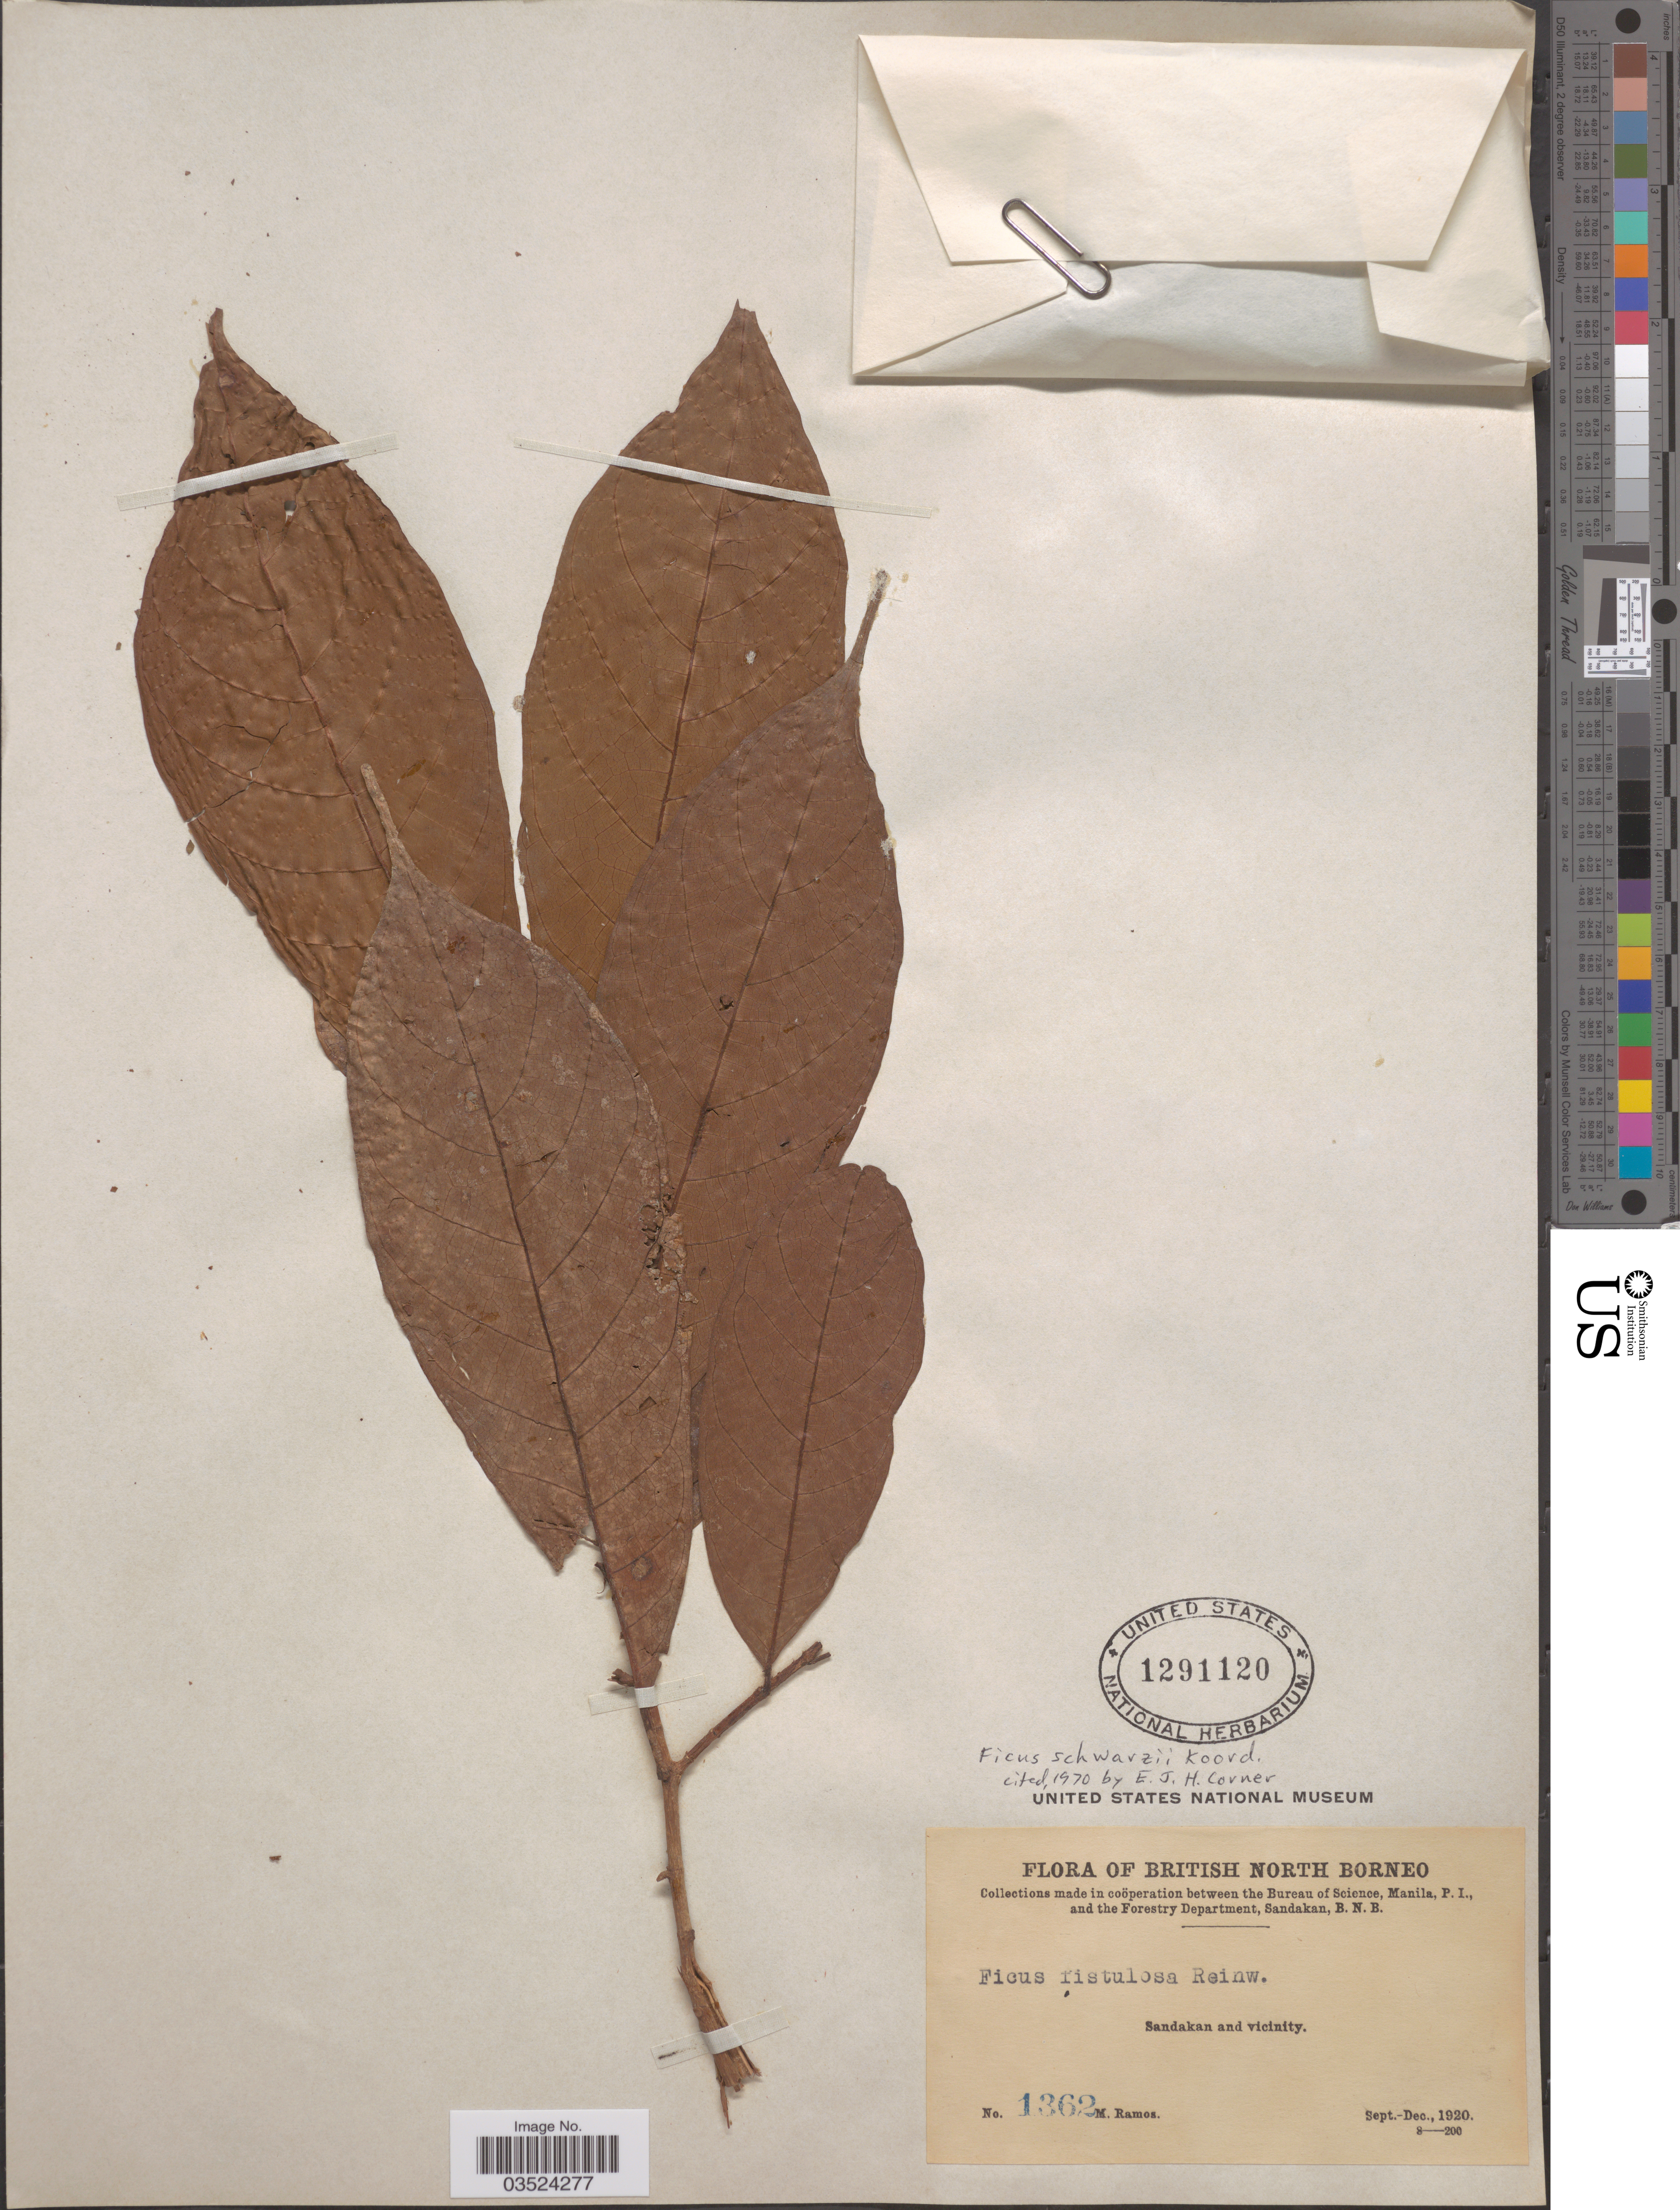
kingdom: Plantae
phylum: Tracheophyta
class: Magnoliopsida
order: Rosales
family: Moraceae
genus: Ficus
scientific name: Ficus schwarzii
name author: Koord.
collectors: M. Ramos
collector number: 1362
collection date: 1920-09/1920-12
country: Malaysia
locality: British North Borneo. Sandakan and vicinity.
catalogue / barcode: US 1291120